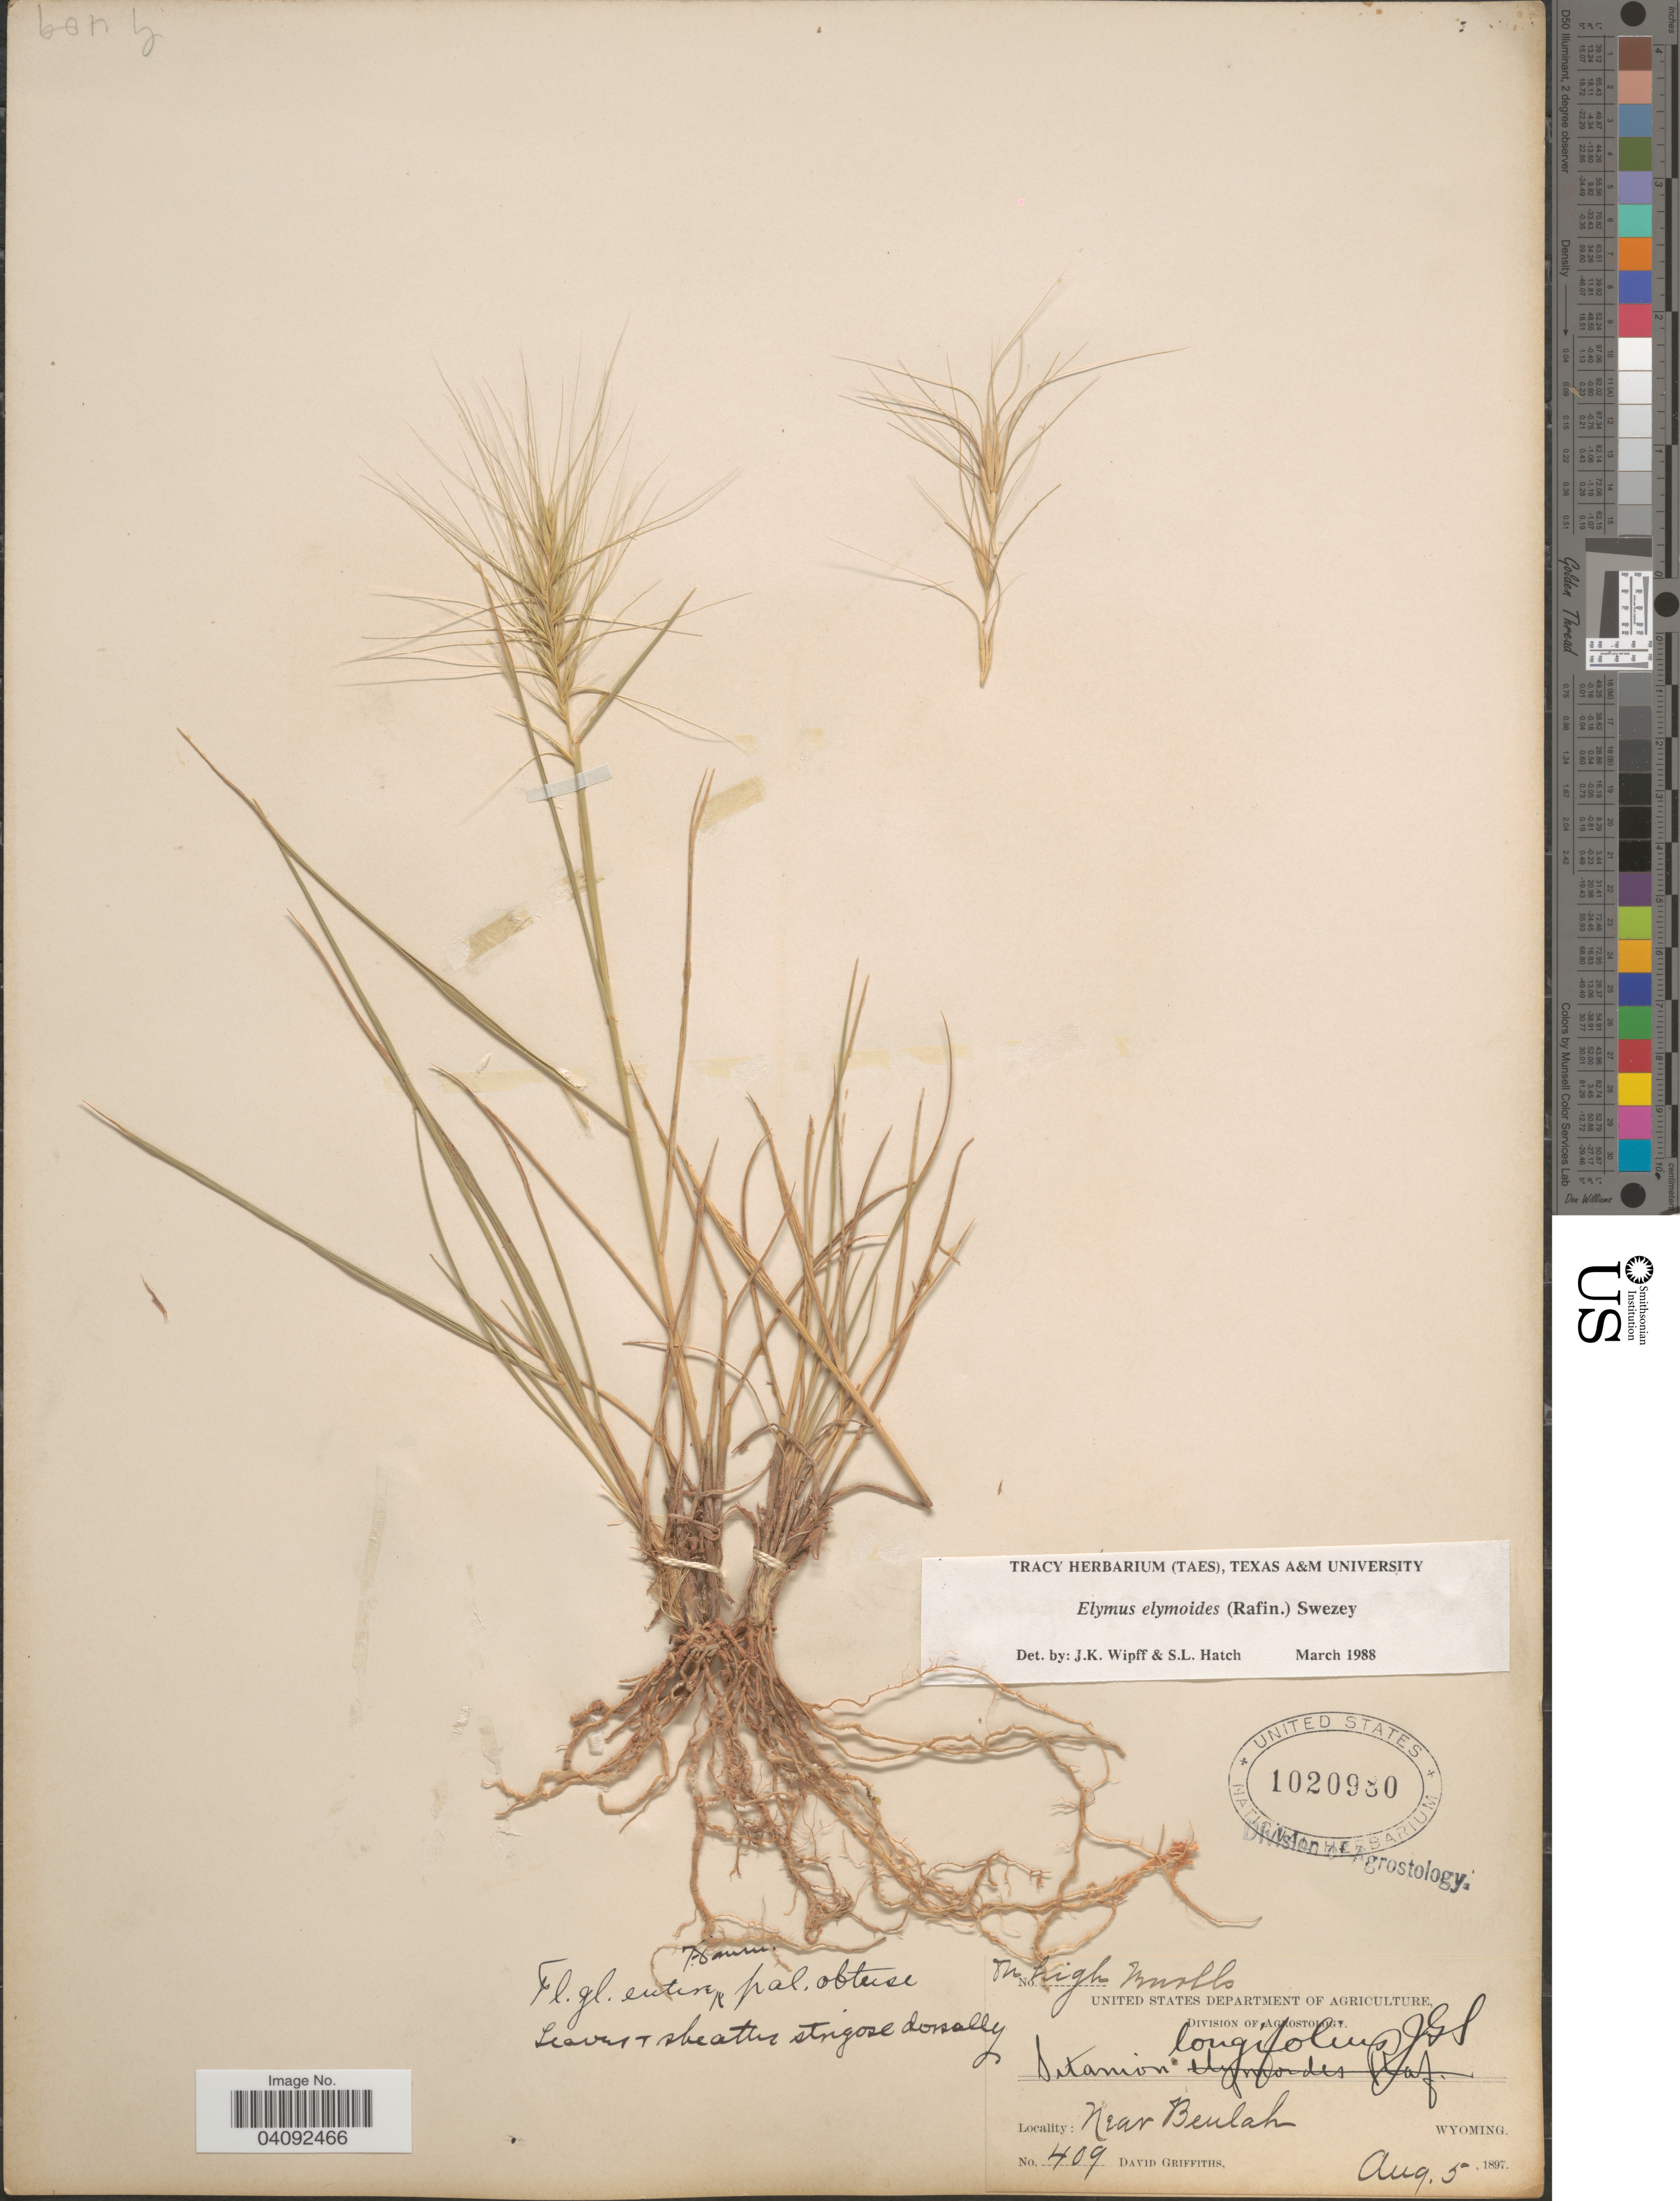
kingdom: Plantae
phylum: Tracheophyta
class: Liliopsida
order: Poales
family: Poaceae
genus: Elymus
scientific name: Elymus elymoides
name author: (Raf.) Swezey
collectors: D. Griffiths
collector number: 409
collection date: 1897-08-05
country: United States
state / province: Wyoming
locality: Near Beulah.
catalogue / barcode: US 1020980